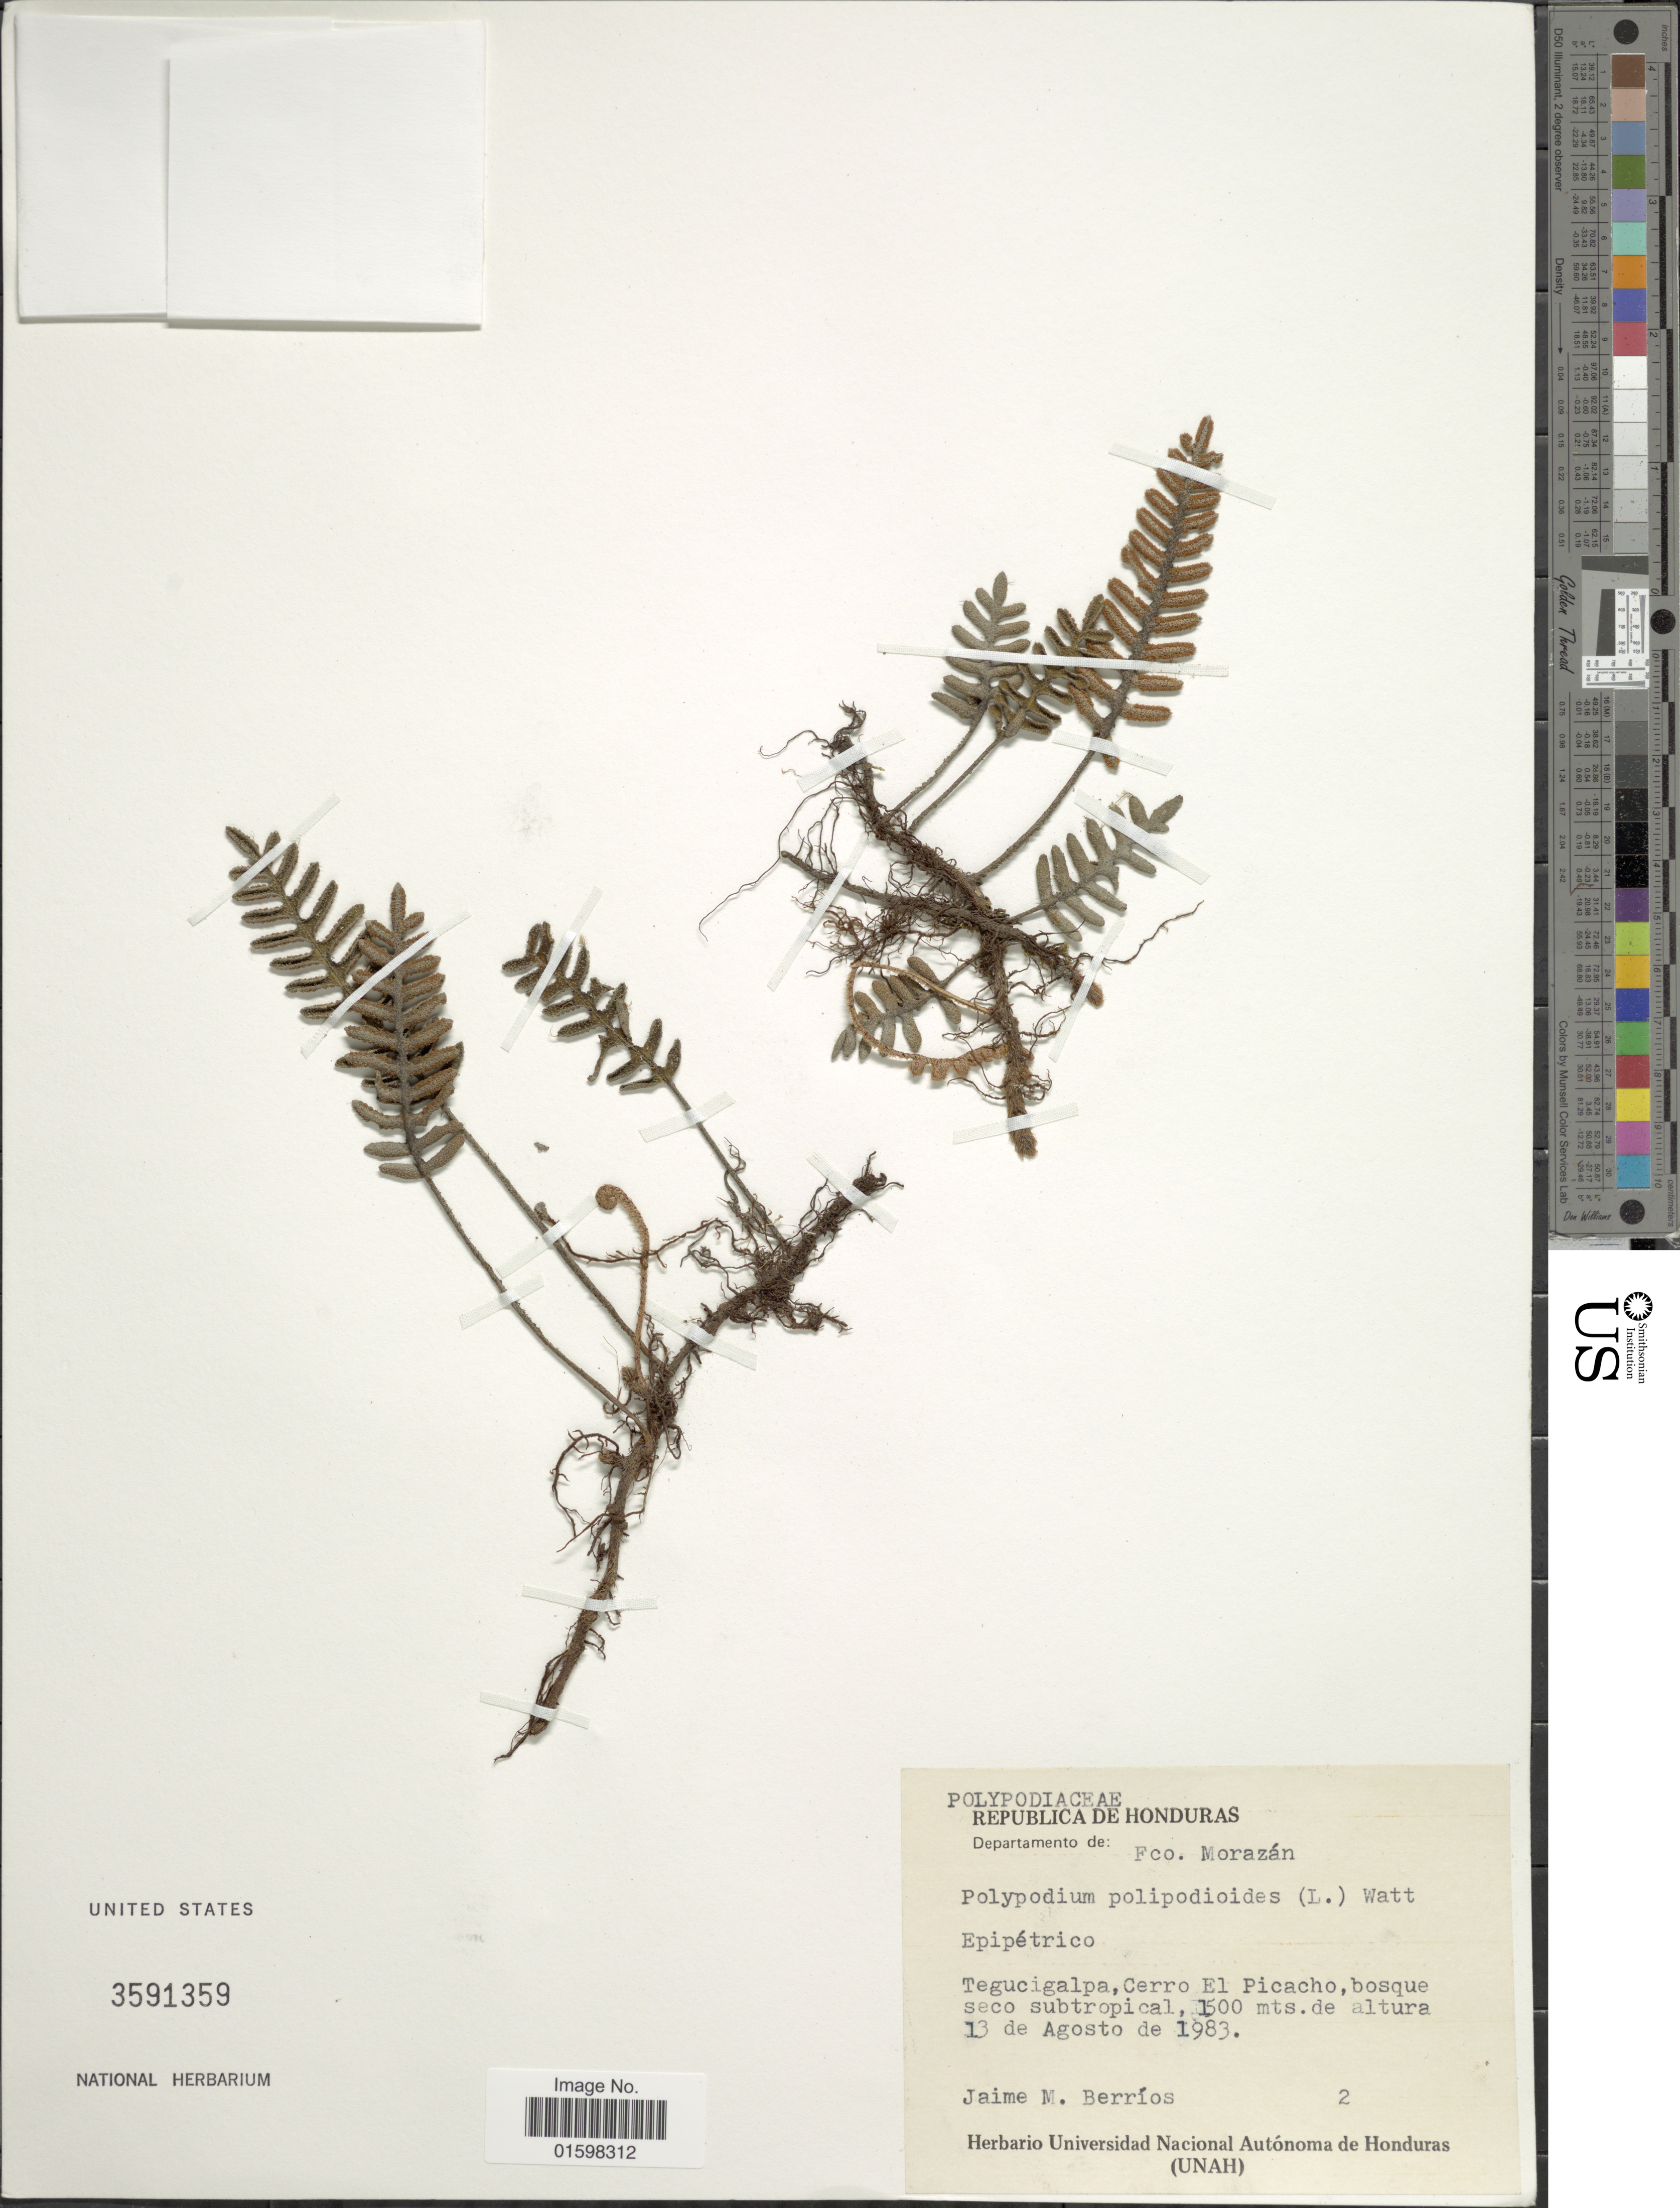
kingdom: Plantae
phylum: Tracheophyta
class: Polypodiopsida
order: Polypodiales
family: Polypodiaceae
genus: Pleopeltis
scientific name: Pleopeltis polypodioides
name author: (L.) E.G. Andrews & Windham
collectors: J. Berrios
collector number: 2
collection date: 1983-08-13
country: Honduras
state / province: Fco. Morazán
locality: Tegucigalpa, cerro El Picacho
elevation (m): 1500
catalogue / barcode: US 3591359